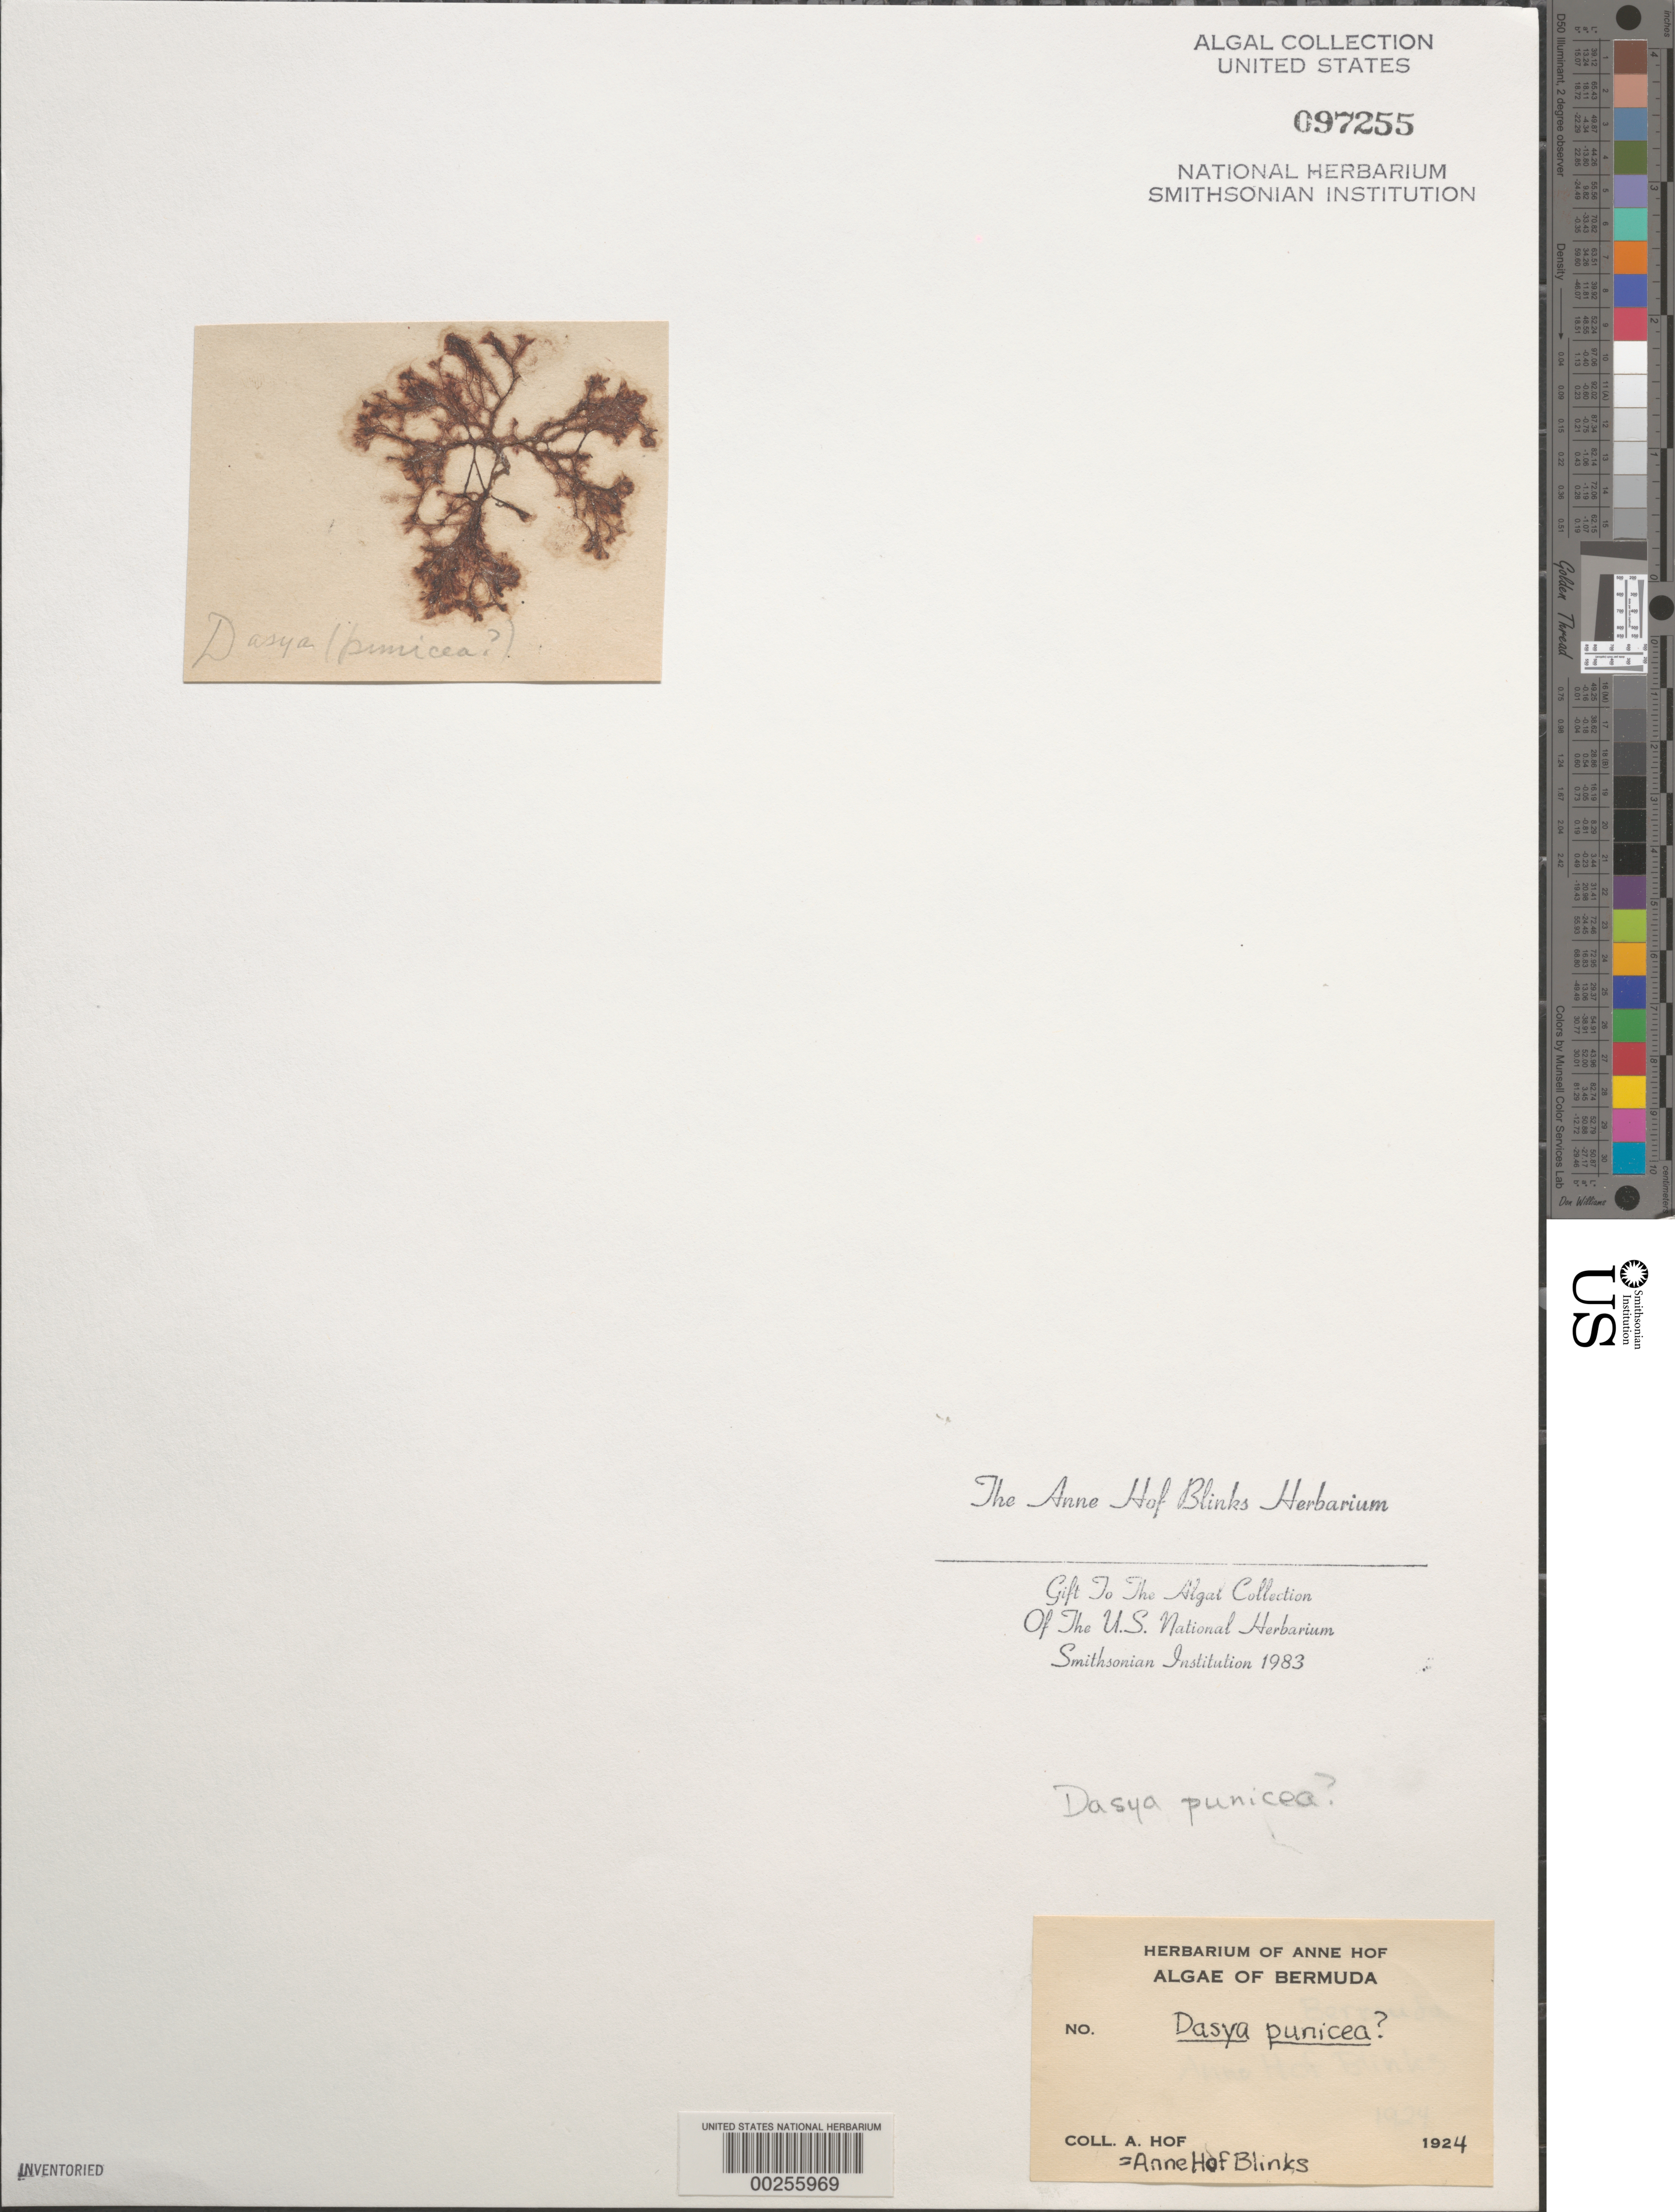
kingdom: Plantae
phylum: Rhodophyta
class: Florideophyceae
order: Ceramiales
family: Dasyaceae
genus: Dasya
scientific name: Dasya punicea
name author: (Zanardini) Menegh.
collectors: A. Blinks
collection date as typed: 1924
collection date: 1924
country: Bermuda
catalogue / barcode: US 97255